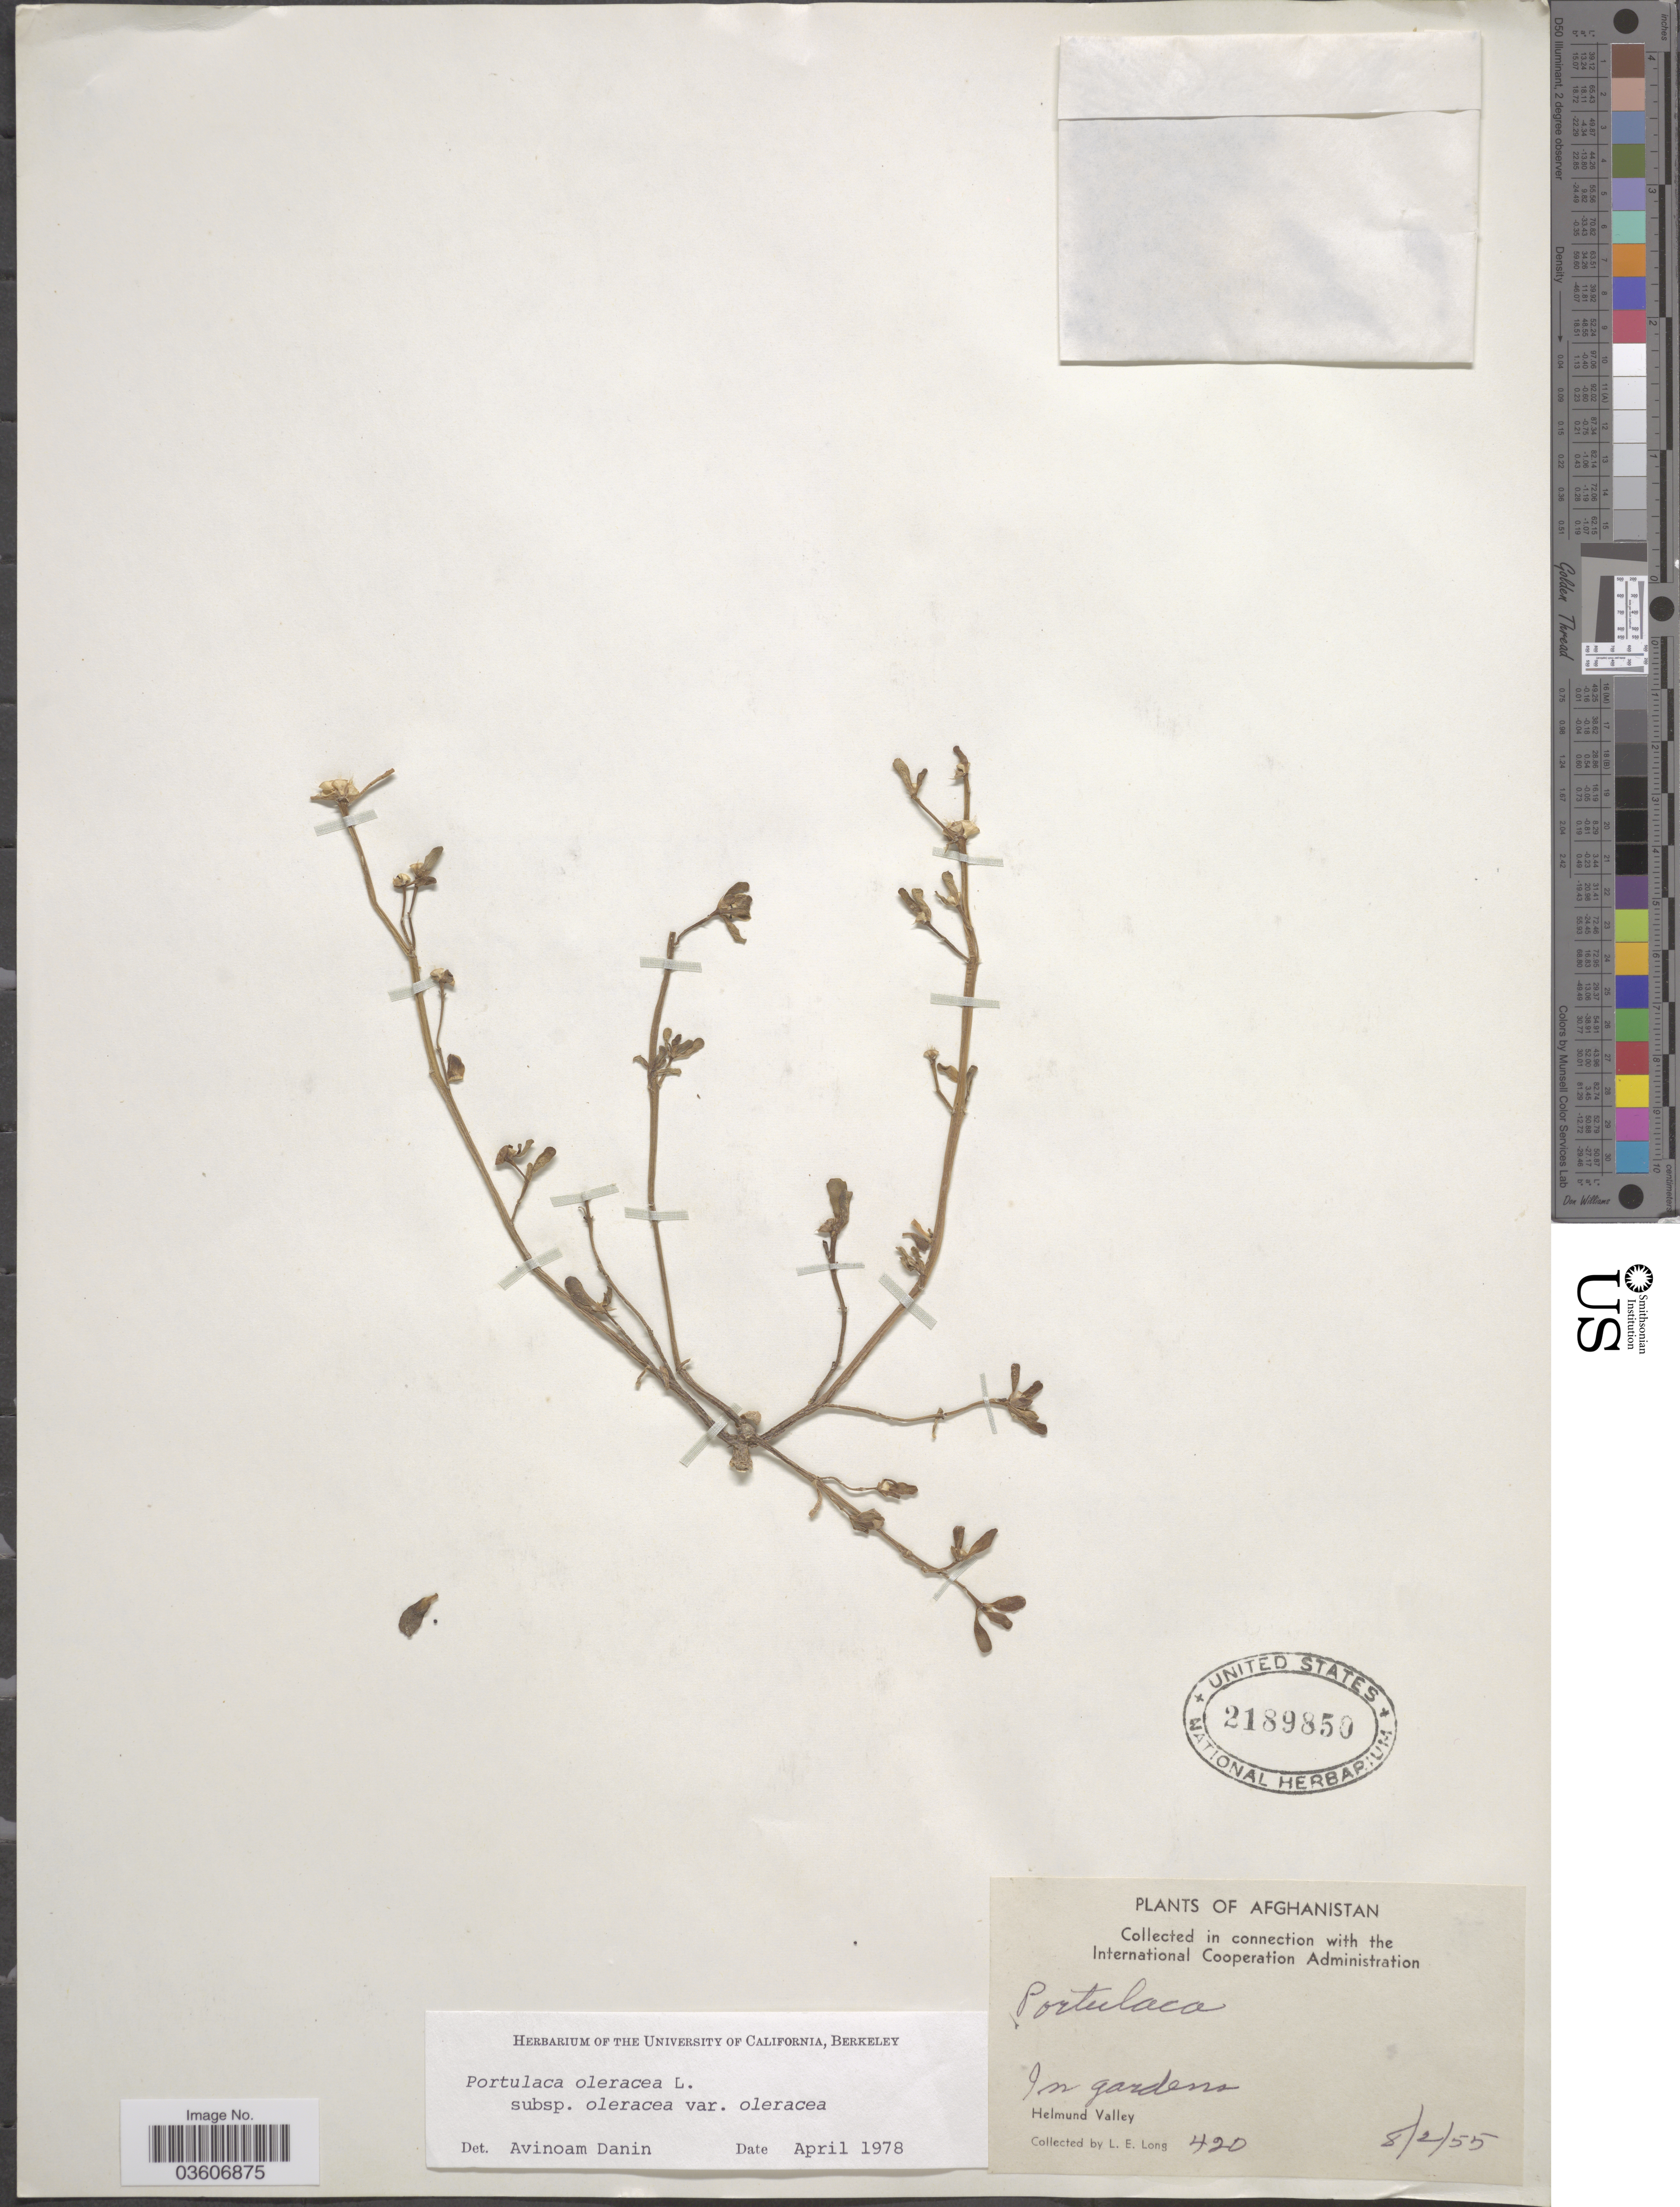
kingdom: Plantae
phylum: Tracheophyta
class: Magnoliopsida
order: Caryophyllales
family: Portulacaceae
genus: Portulaca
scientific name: Portulaca oleracea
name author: L.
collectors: L. E. Long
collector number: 420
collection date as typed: Transcribed d/m/y: 8/2/55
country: Afghanistan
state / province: Helmand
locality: In gardens, Helmund Valley.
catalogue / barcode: US 2189850